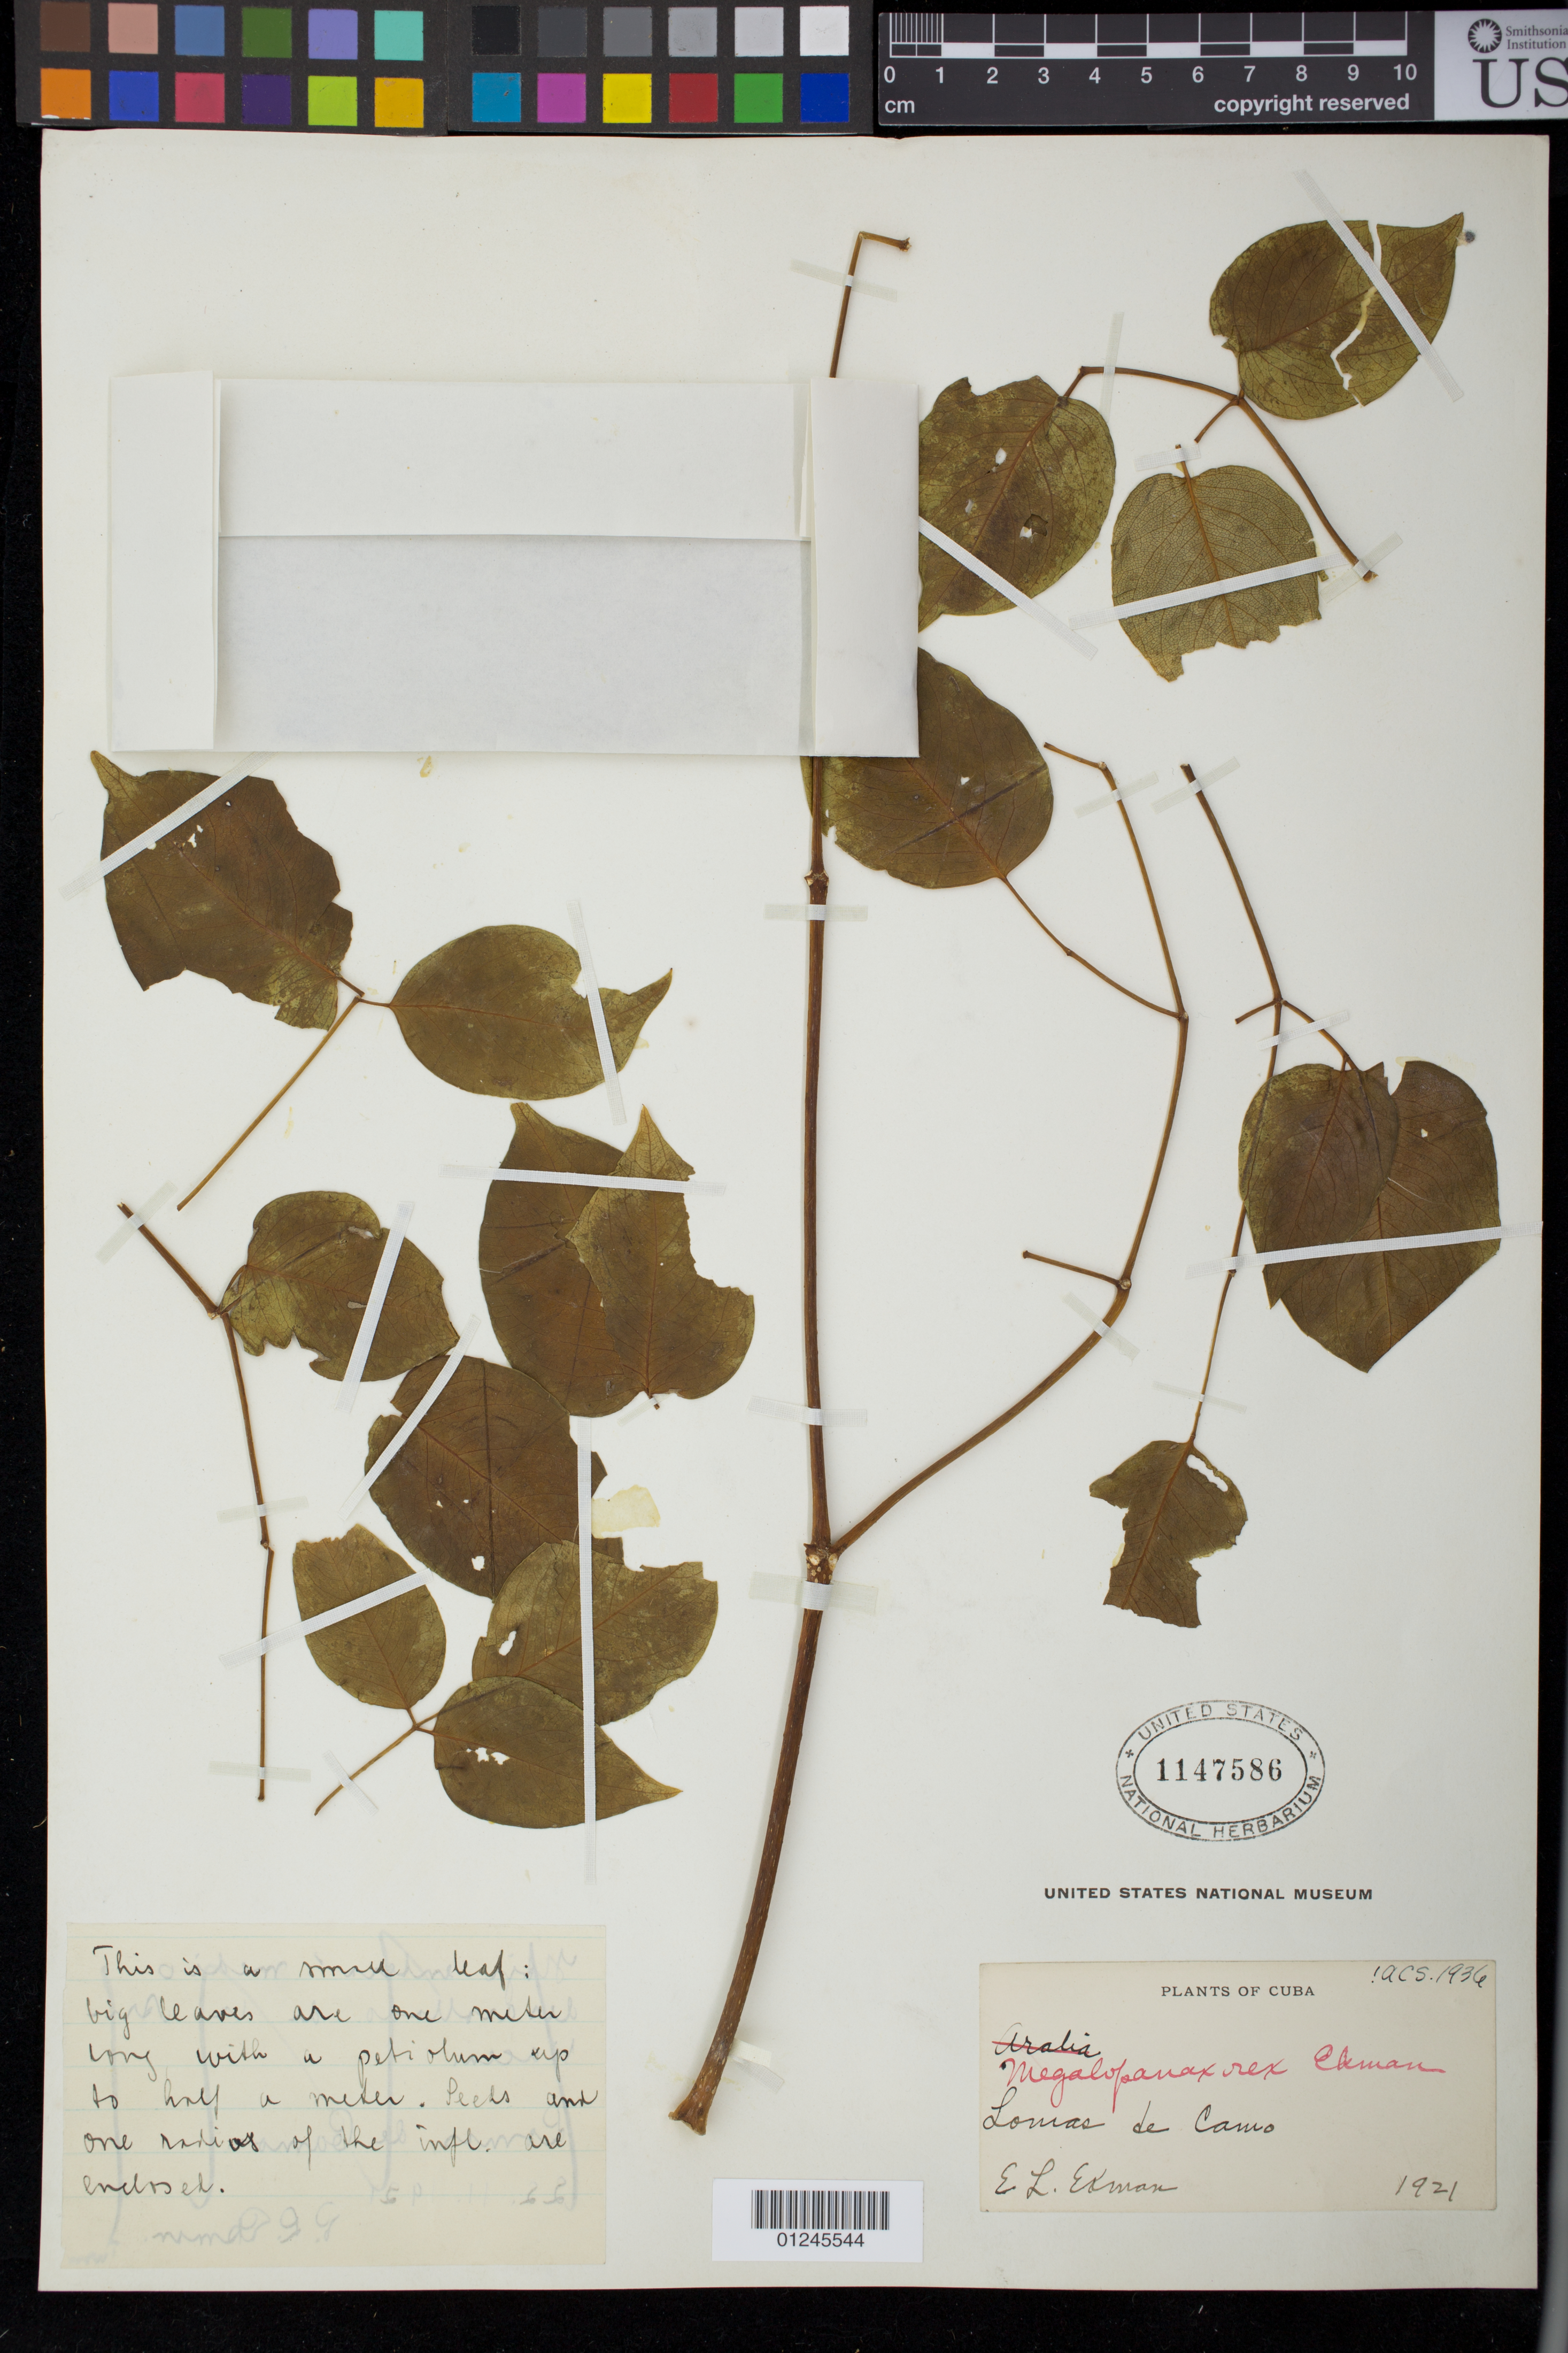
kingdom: Plantae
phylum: Tracheophyta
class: Magnoliopsida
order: Apiales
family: Araliaceae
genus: Megalopanax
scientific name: Megalopanax rex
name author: Ekman ex Harms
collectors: E. L. Ekman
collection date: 1921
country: Cuba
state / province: Mayabeque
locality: Lomas de Camo [Camoa]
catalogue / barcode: US 1147586